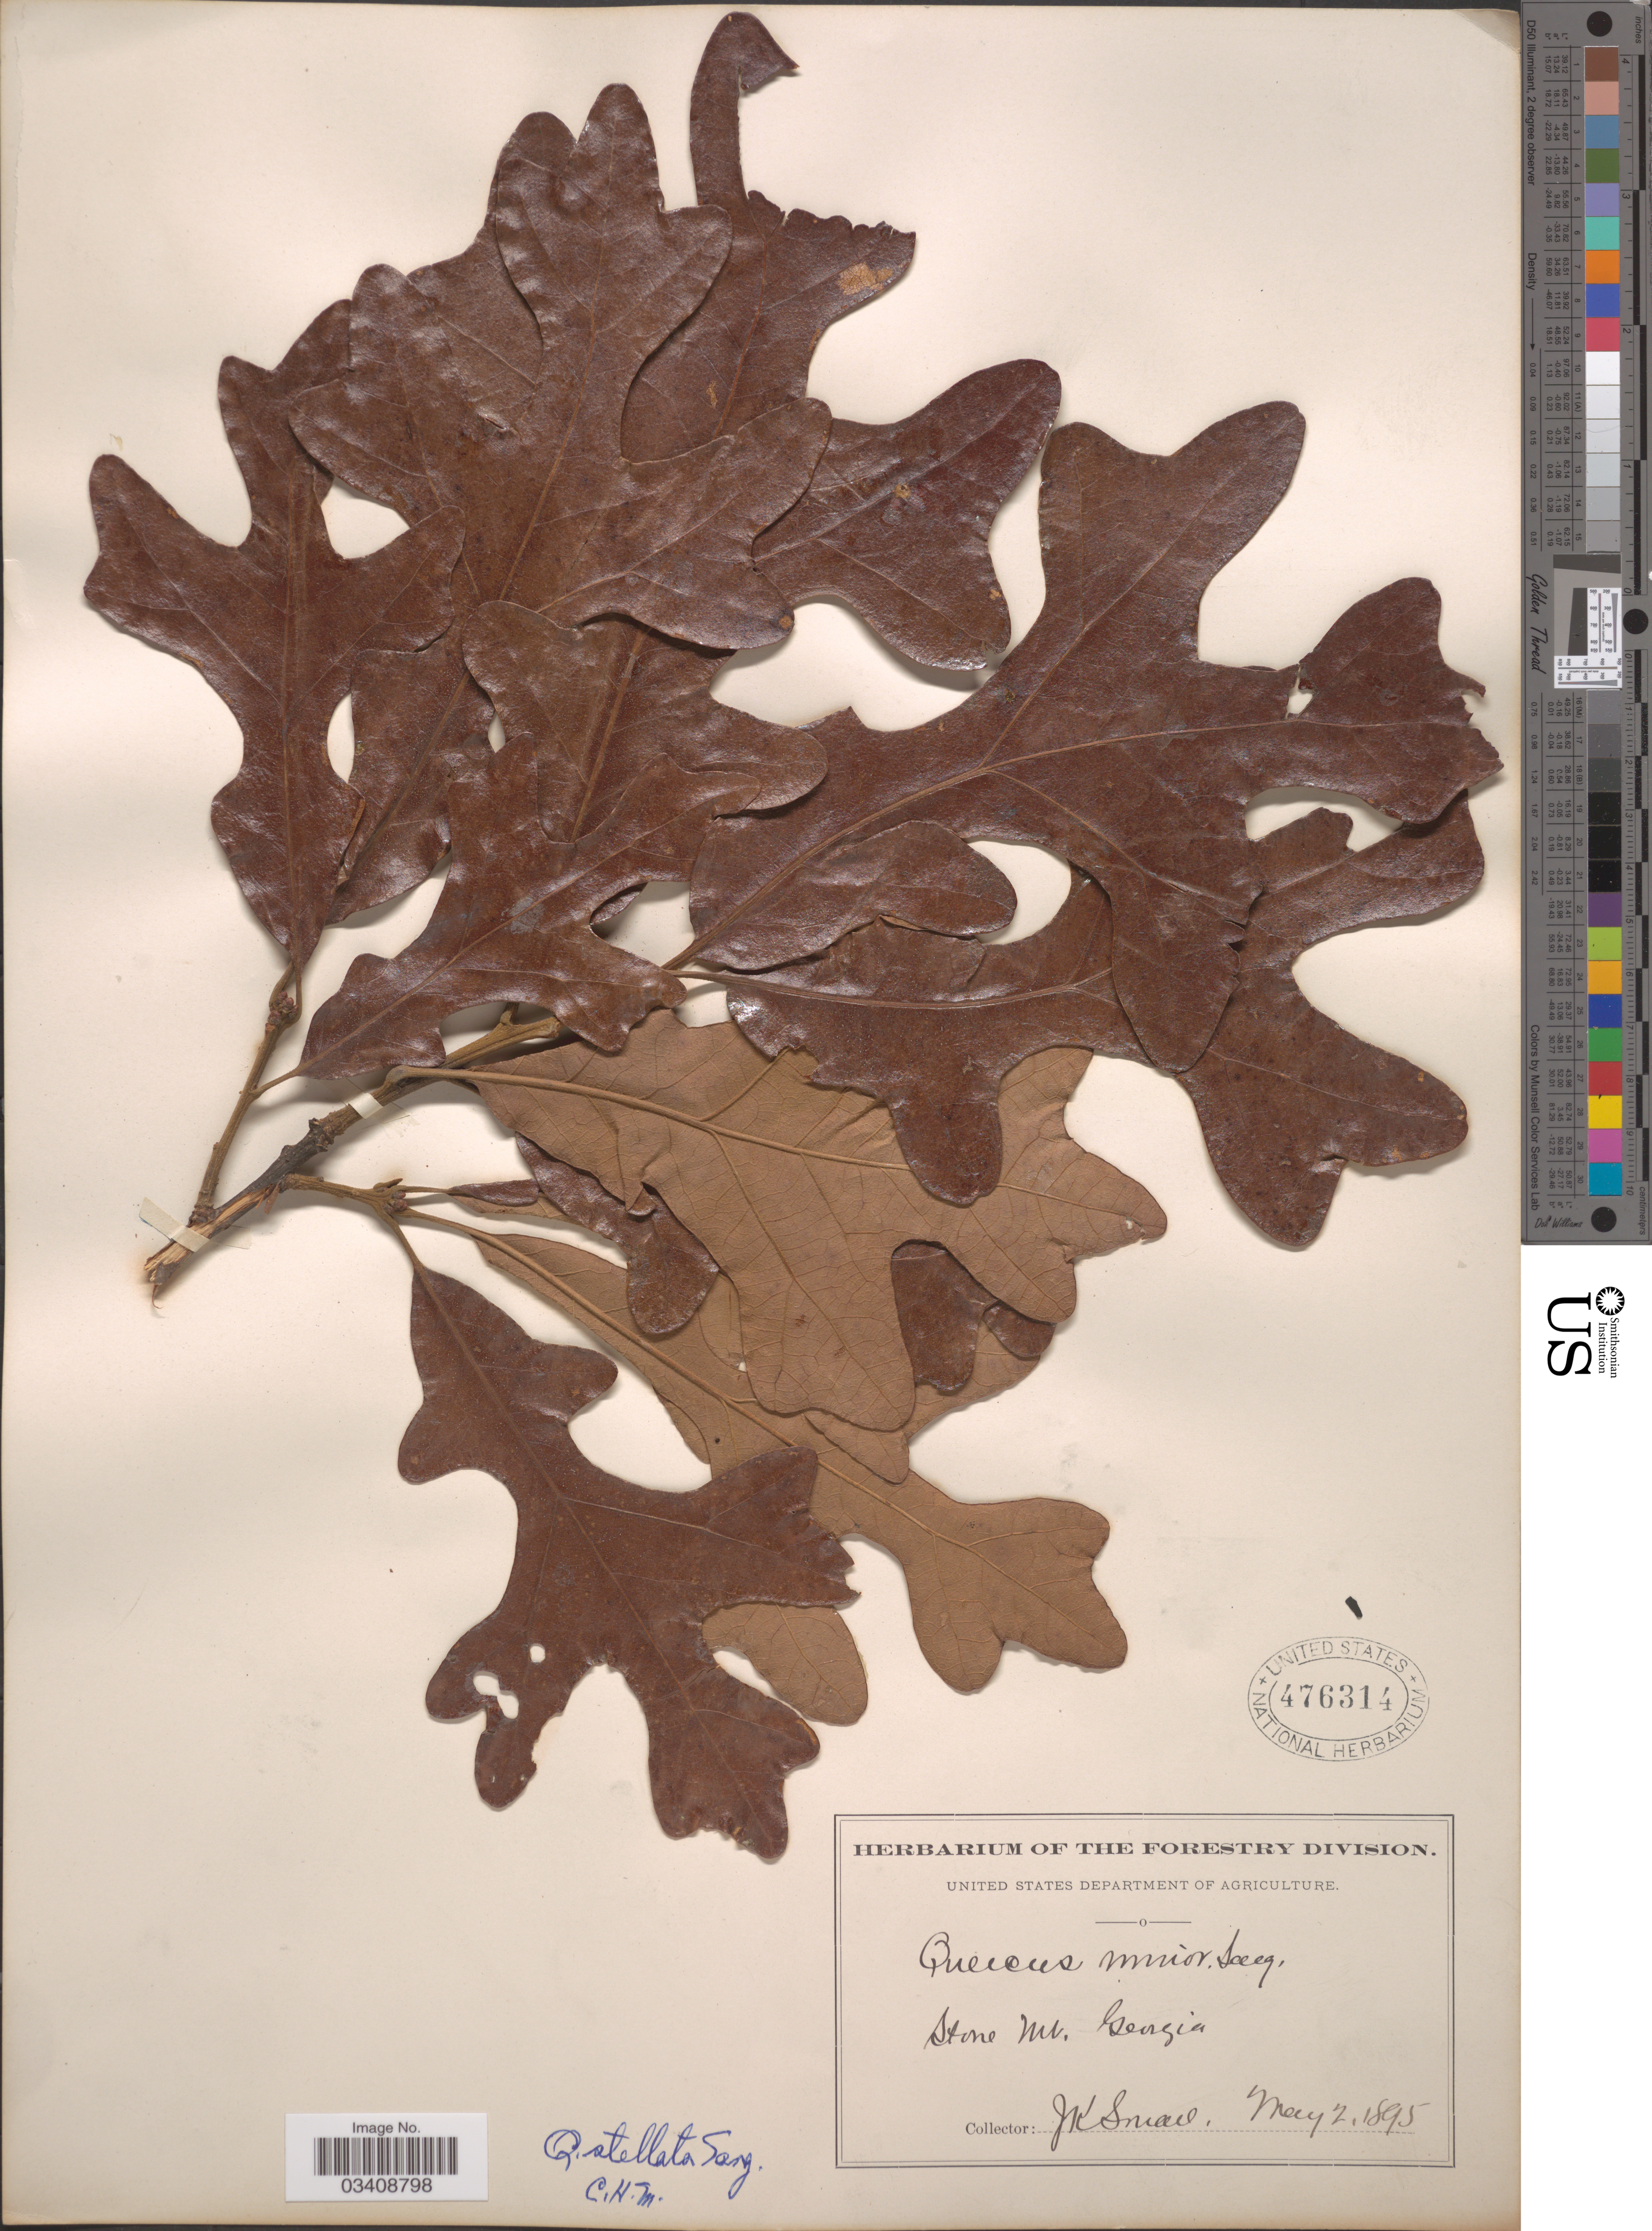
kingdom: Plantae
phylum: Tracheophyta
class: Magnoliopsida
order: Fagales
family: Fagaceae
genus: Quercus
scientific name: Quercus stellata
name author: Wangenh.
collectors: J. K. Small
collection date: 1895-05-02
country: United States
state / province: Georgia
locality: Stone Mt.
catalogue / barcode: US 476314